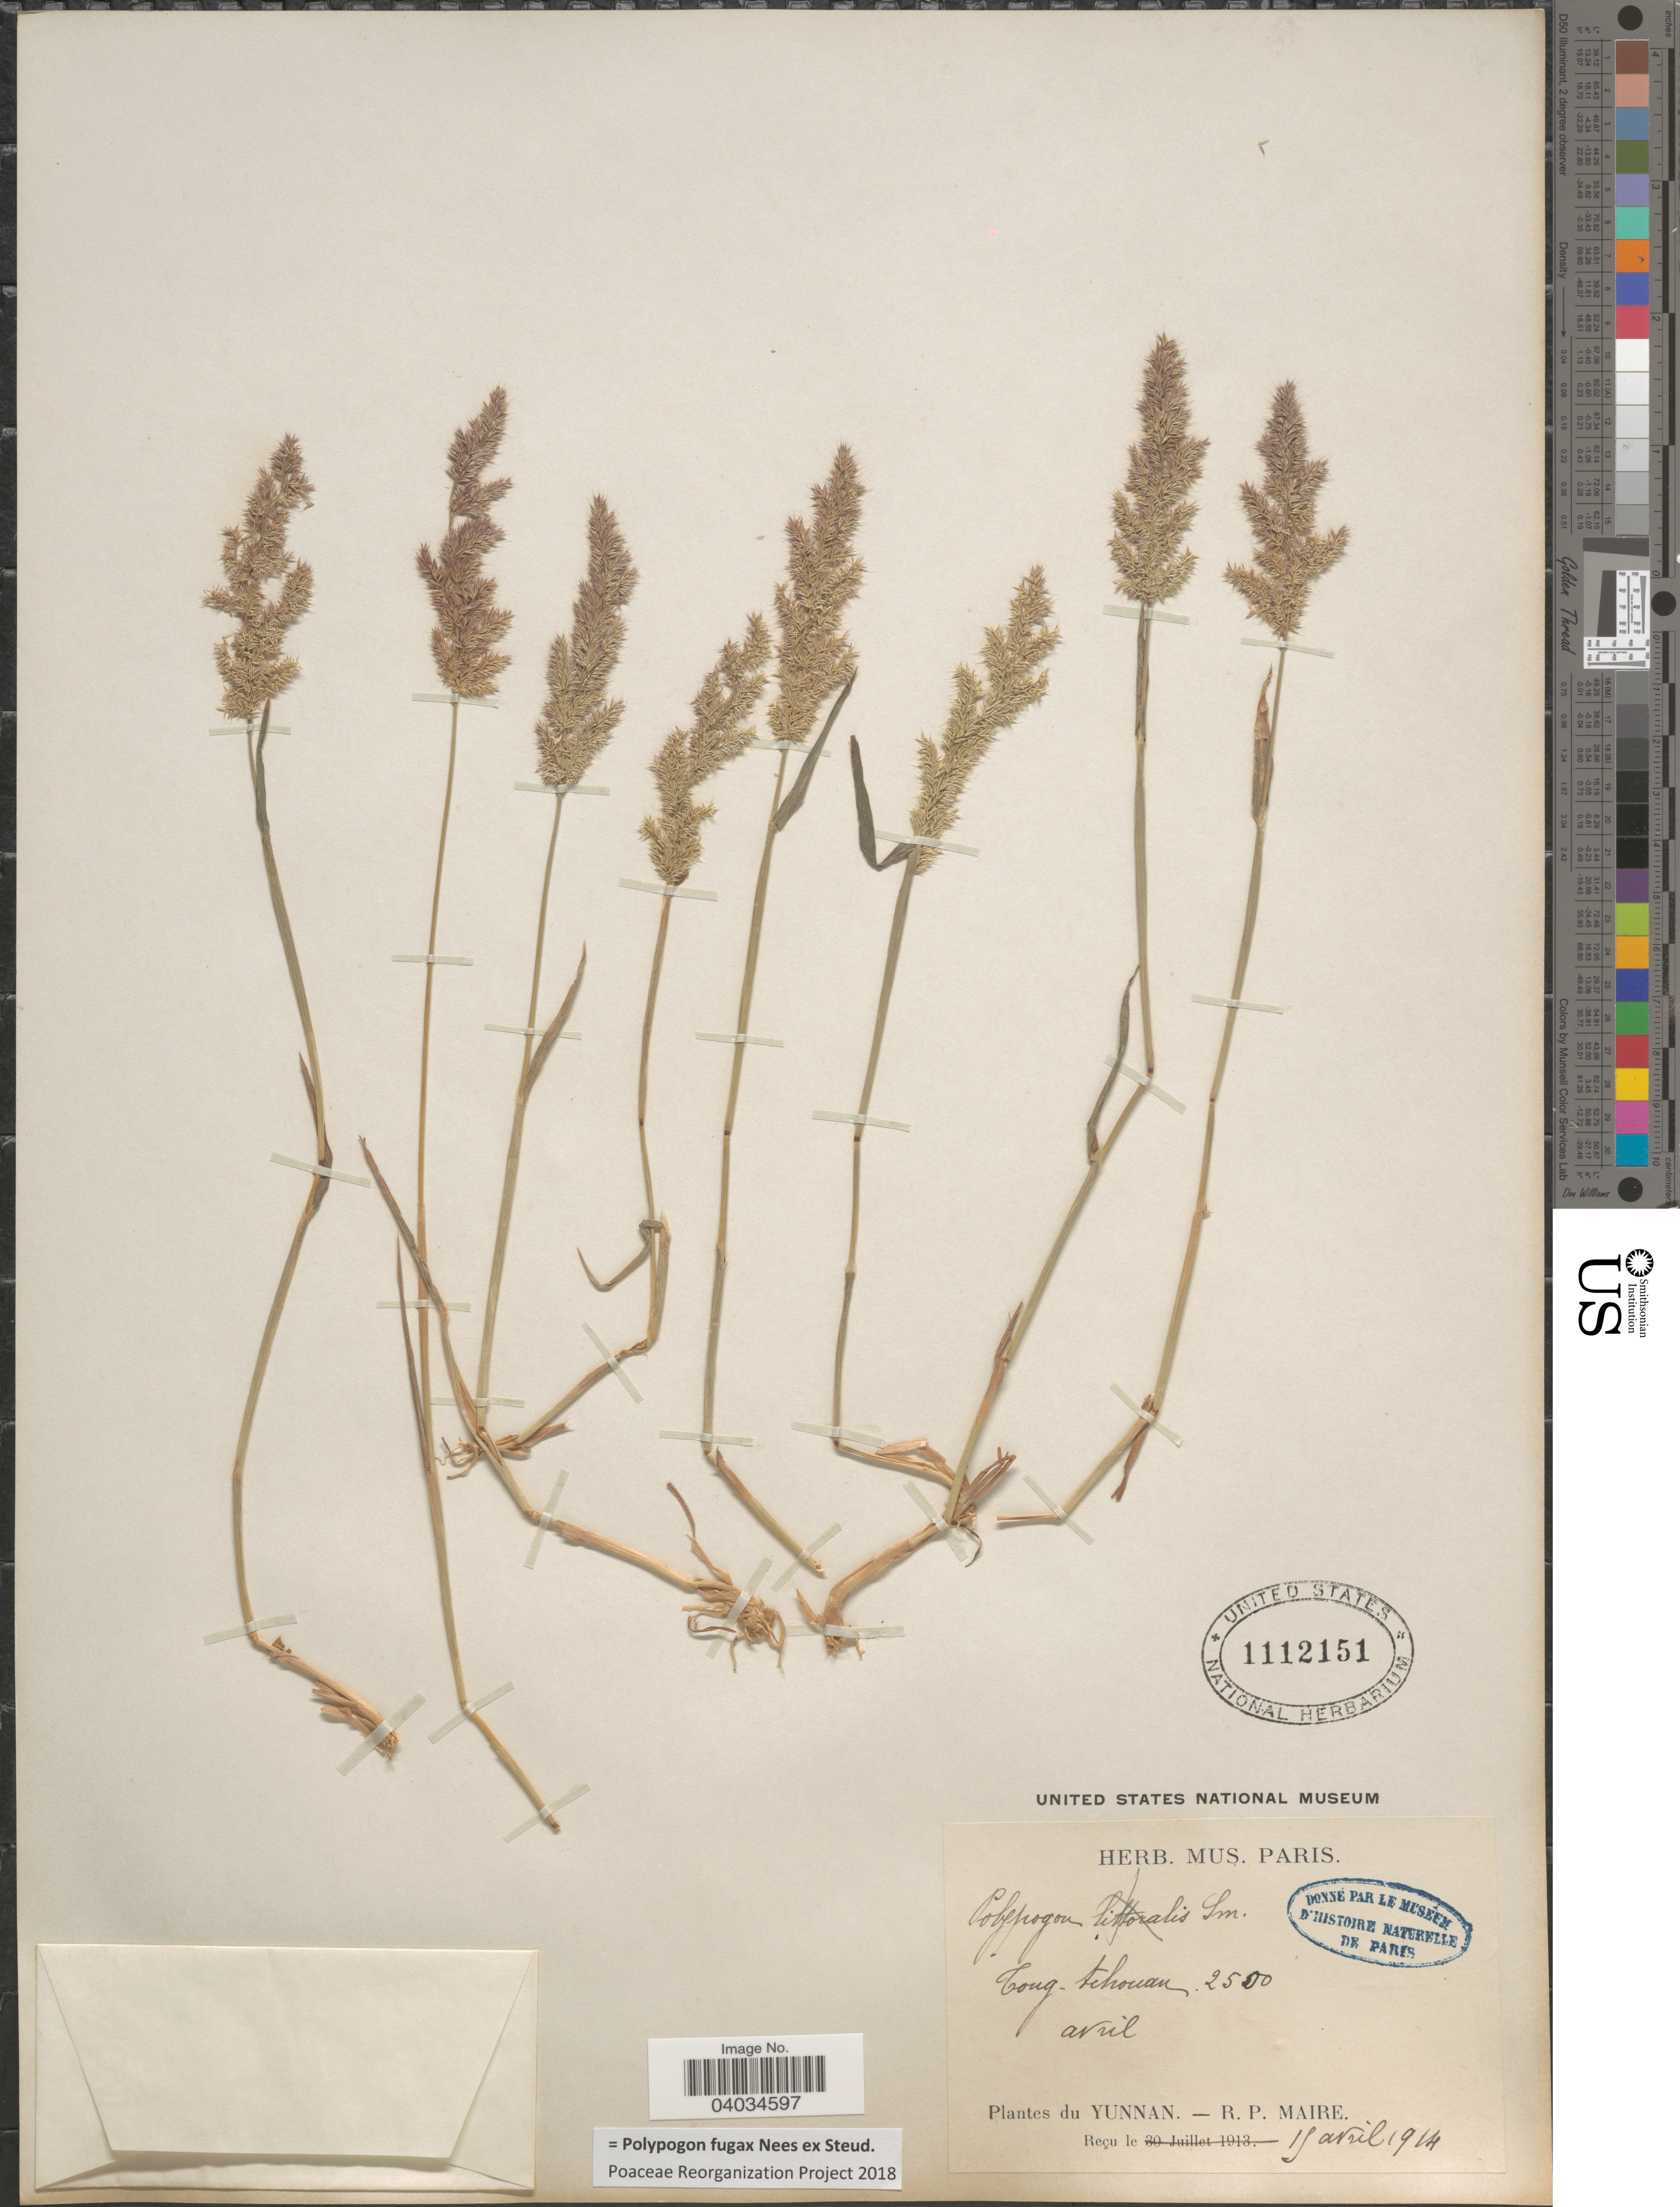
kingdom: Plantae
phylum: Tracheophyta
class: Liliopsida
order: Poales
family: Poaceae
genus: Polypogon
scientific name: Polypogon fugax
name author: Nees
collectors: R.-P. Maire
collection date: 1914-04-15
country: China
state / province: Yunnan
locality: Tong-tchouan.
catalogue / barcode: US 1112151